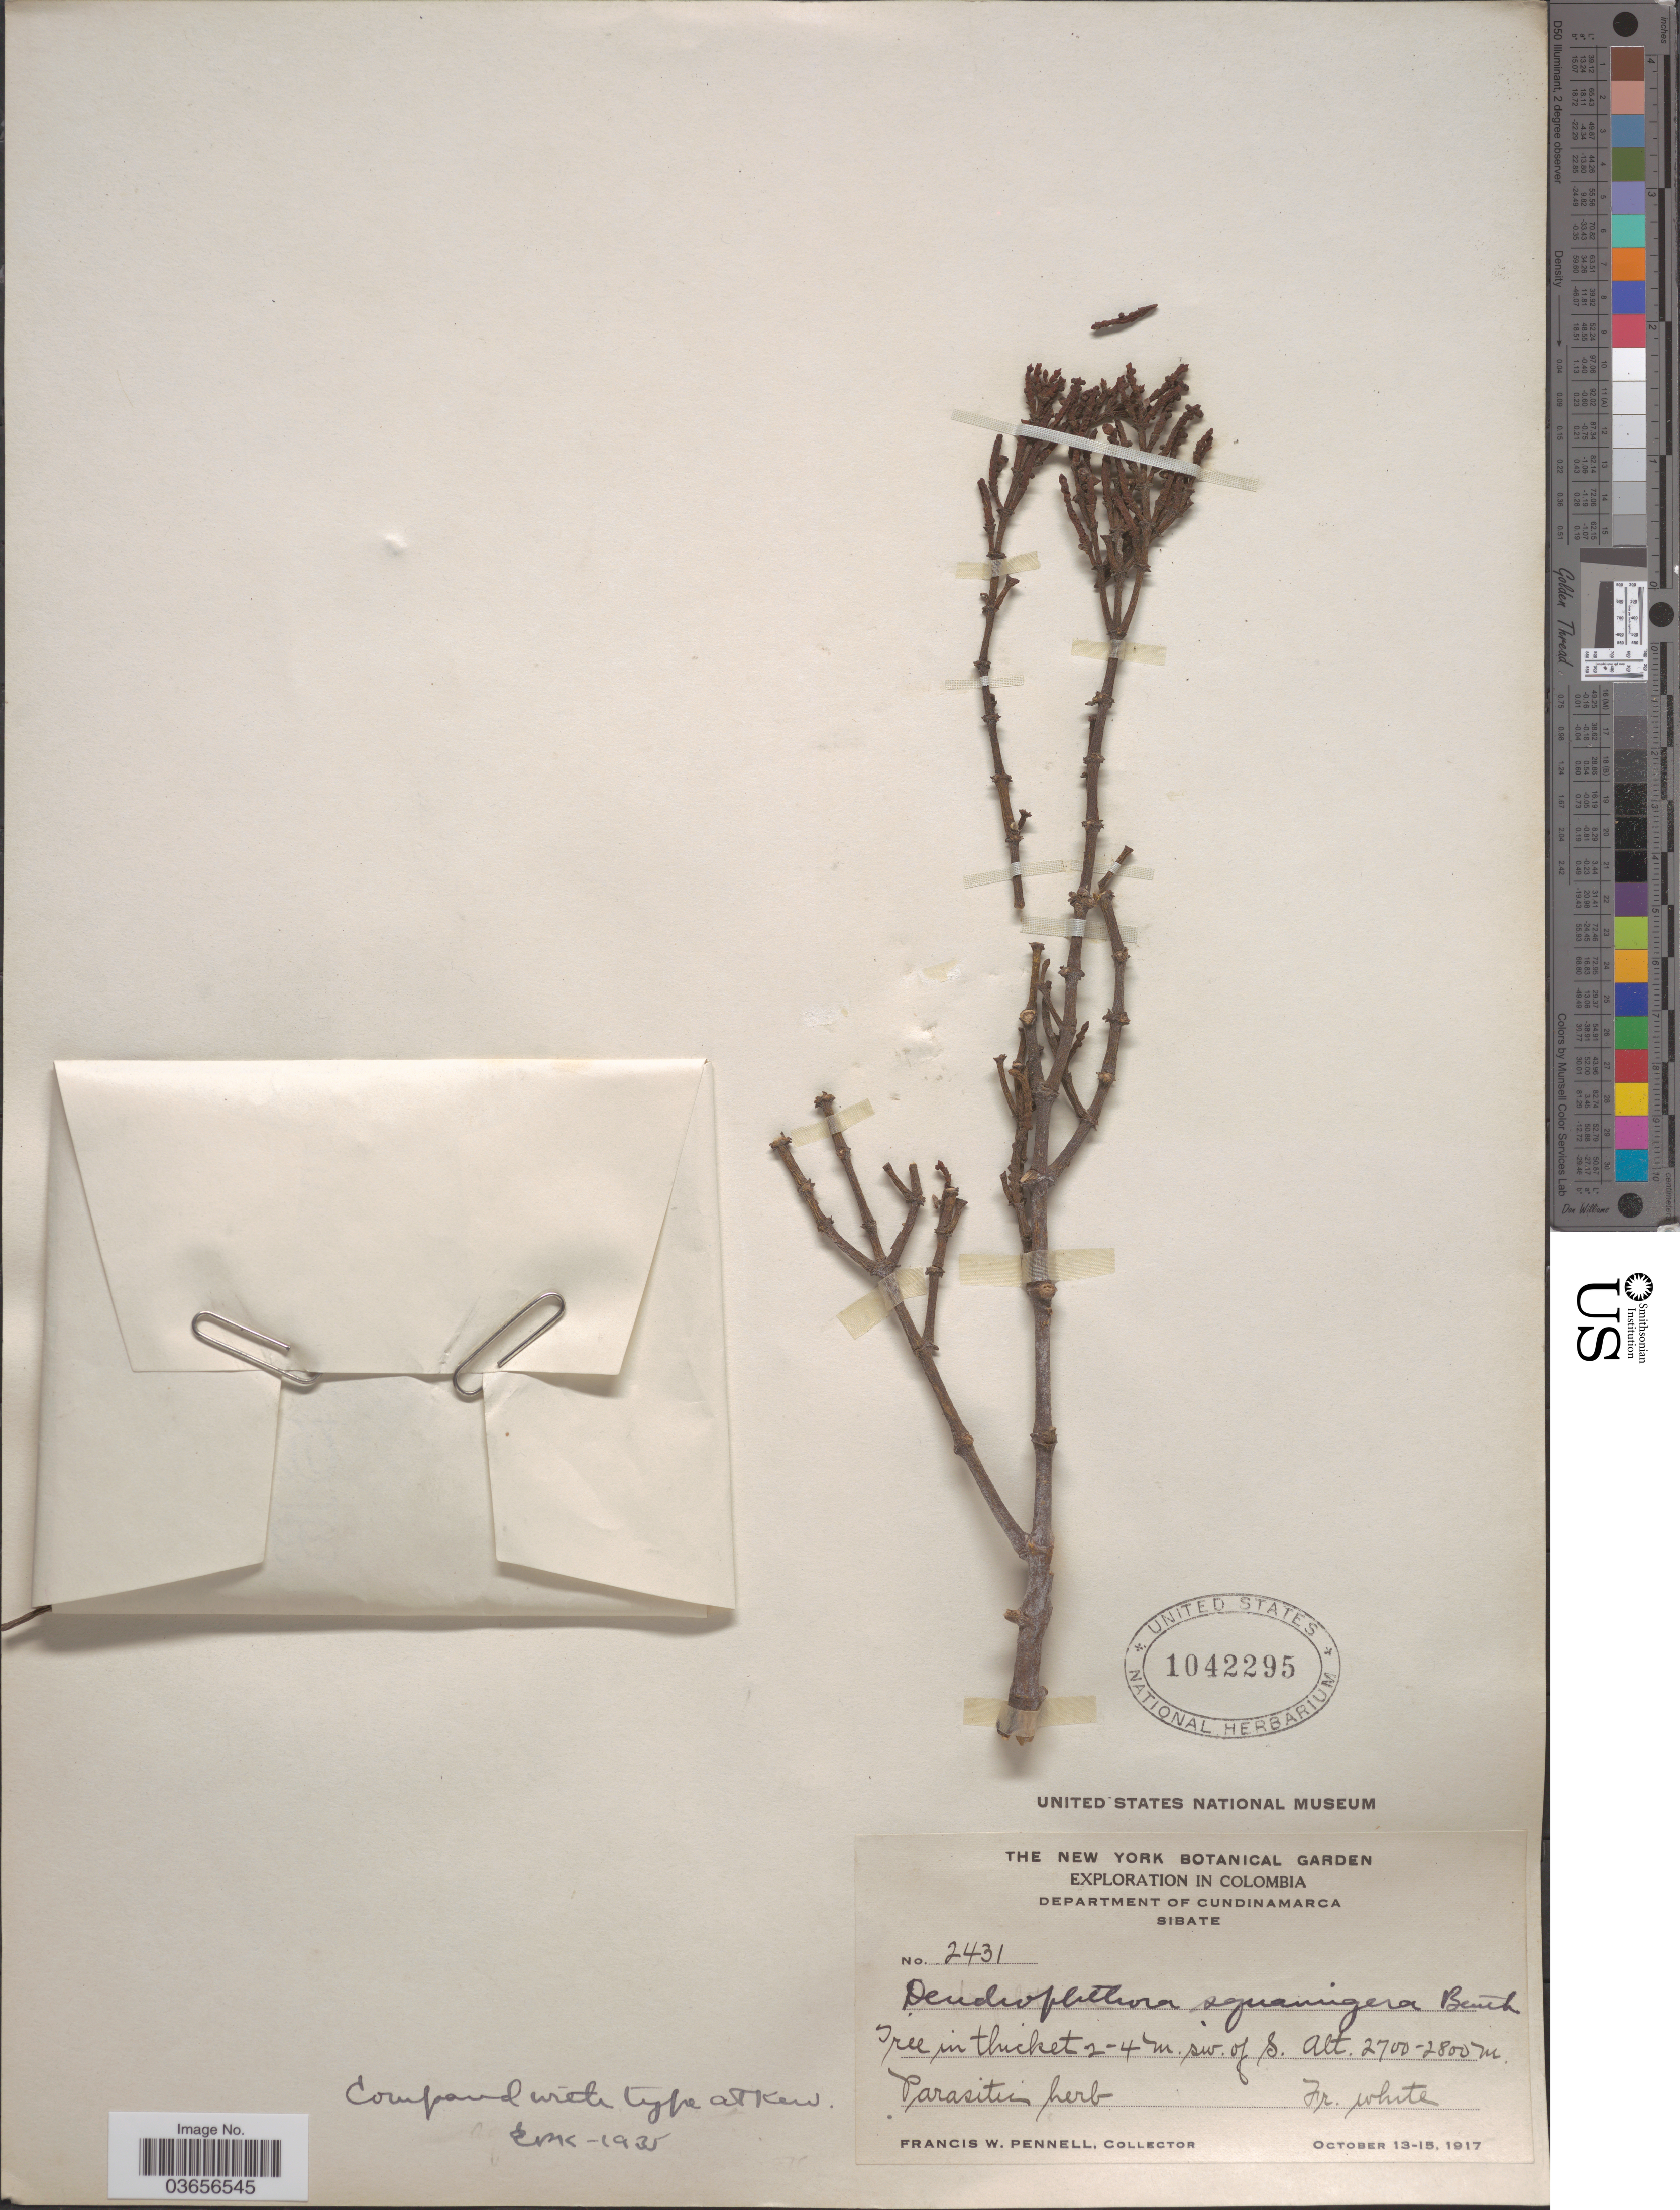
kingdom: Plantae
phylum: Tracheophyta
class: Magnoliopsida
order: Santalales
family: Viscaceae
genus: Dendrophthora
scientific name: Dendrophthora squamigera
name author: (Benth.) Kuntze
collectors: F. W. Pennell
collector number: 2431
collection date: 1917-10-13/1917-10-15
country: Colombia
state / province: Cundinamarca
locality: Department of Cundinamarca, Sibate. Tree in thicket 2-4 m. sw. of S.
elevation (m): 2700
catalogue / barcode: US 1042295